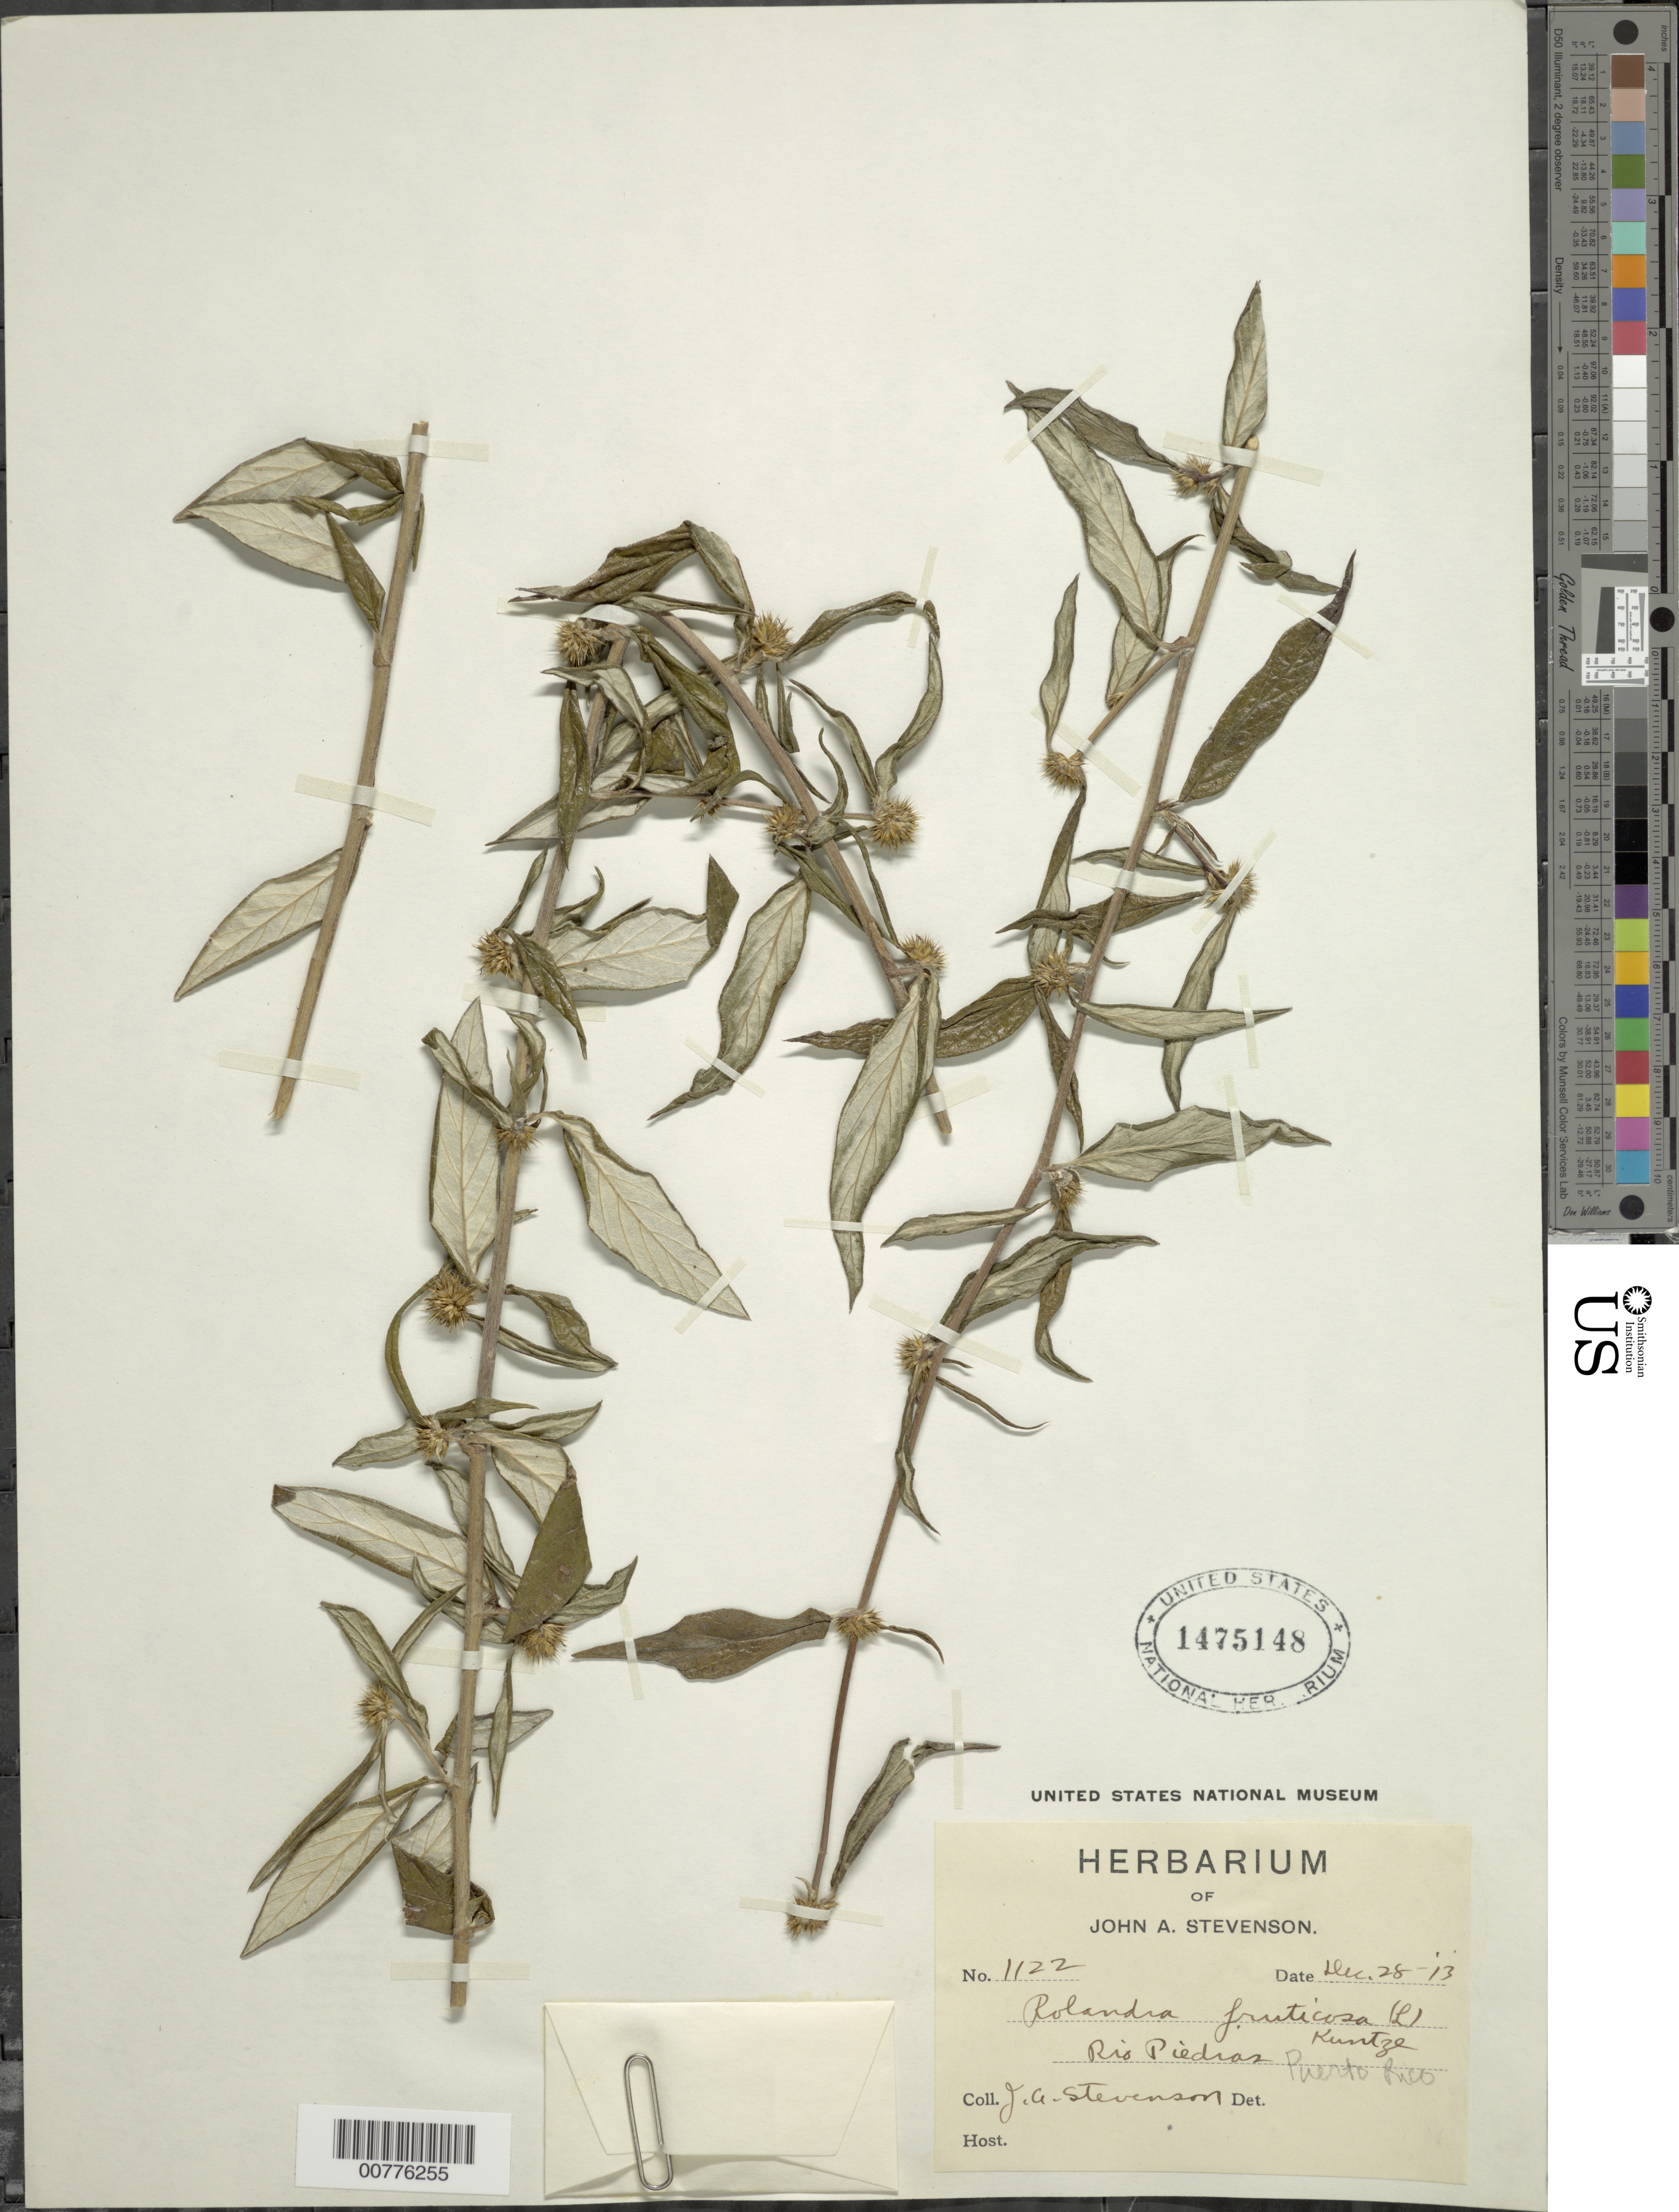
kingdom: Plantae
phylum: Tracheophyta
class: Magnoliopsida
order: Asterales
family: Asteraceae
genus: Rolandra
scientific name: Rolandra fruticosa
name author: (L.) Kuntze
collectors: J. Stevenson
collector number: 1122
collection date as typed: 28 Dec 1913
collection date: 1913-12-28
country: Puerto Rico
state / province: San Juan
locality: Río Piedras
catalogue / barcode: US 1475148